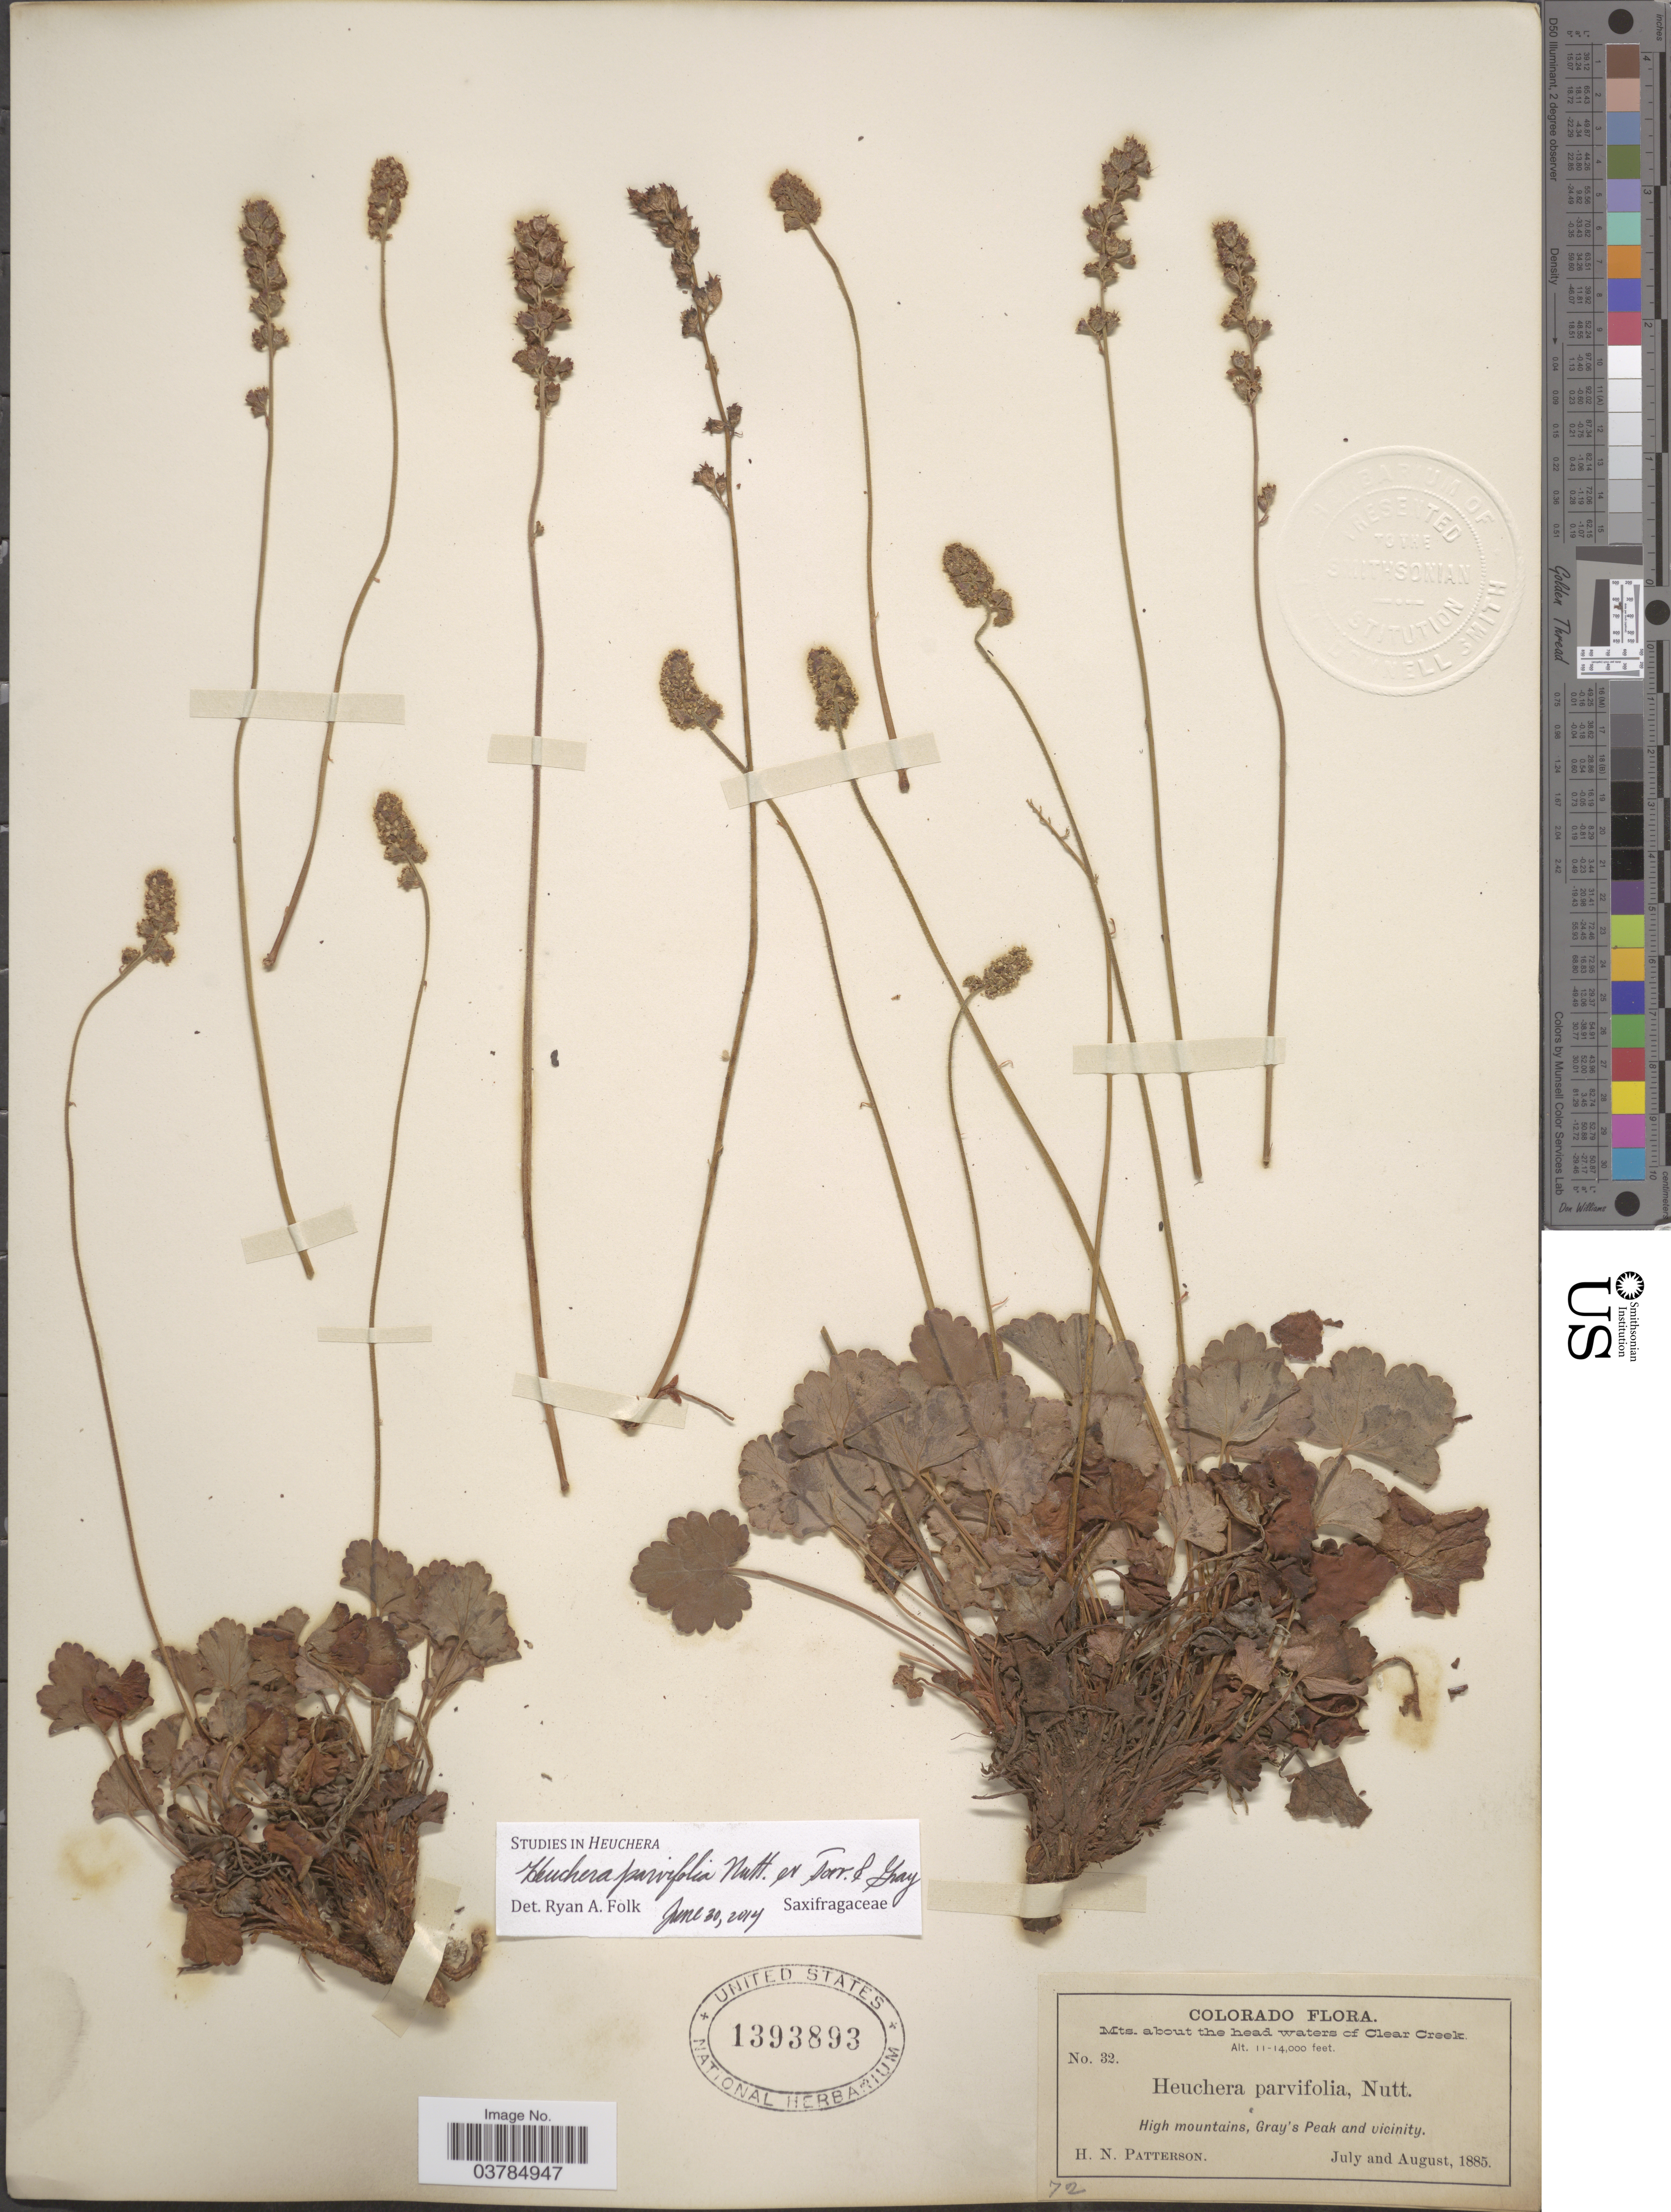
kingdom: Plantae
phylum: Tracheophyta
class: Magnoliopsida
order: Saxifragales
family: Saxifragaceae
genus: Heuchera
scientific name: Heuchera parvifolia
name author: Nutt.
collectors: H. N. Patterson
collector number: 32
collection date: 1885-07/1885-08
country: United States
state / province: Colorado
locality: Mts. about the head waters of Clear Creek. High mountains, Gray's Peak and vicinity.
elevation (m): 3353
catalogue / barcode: US 1393893